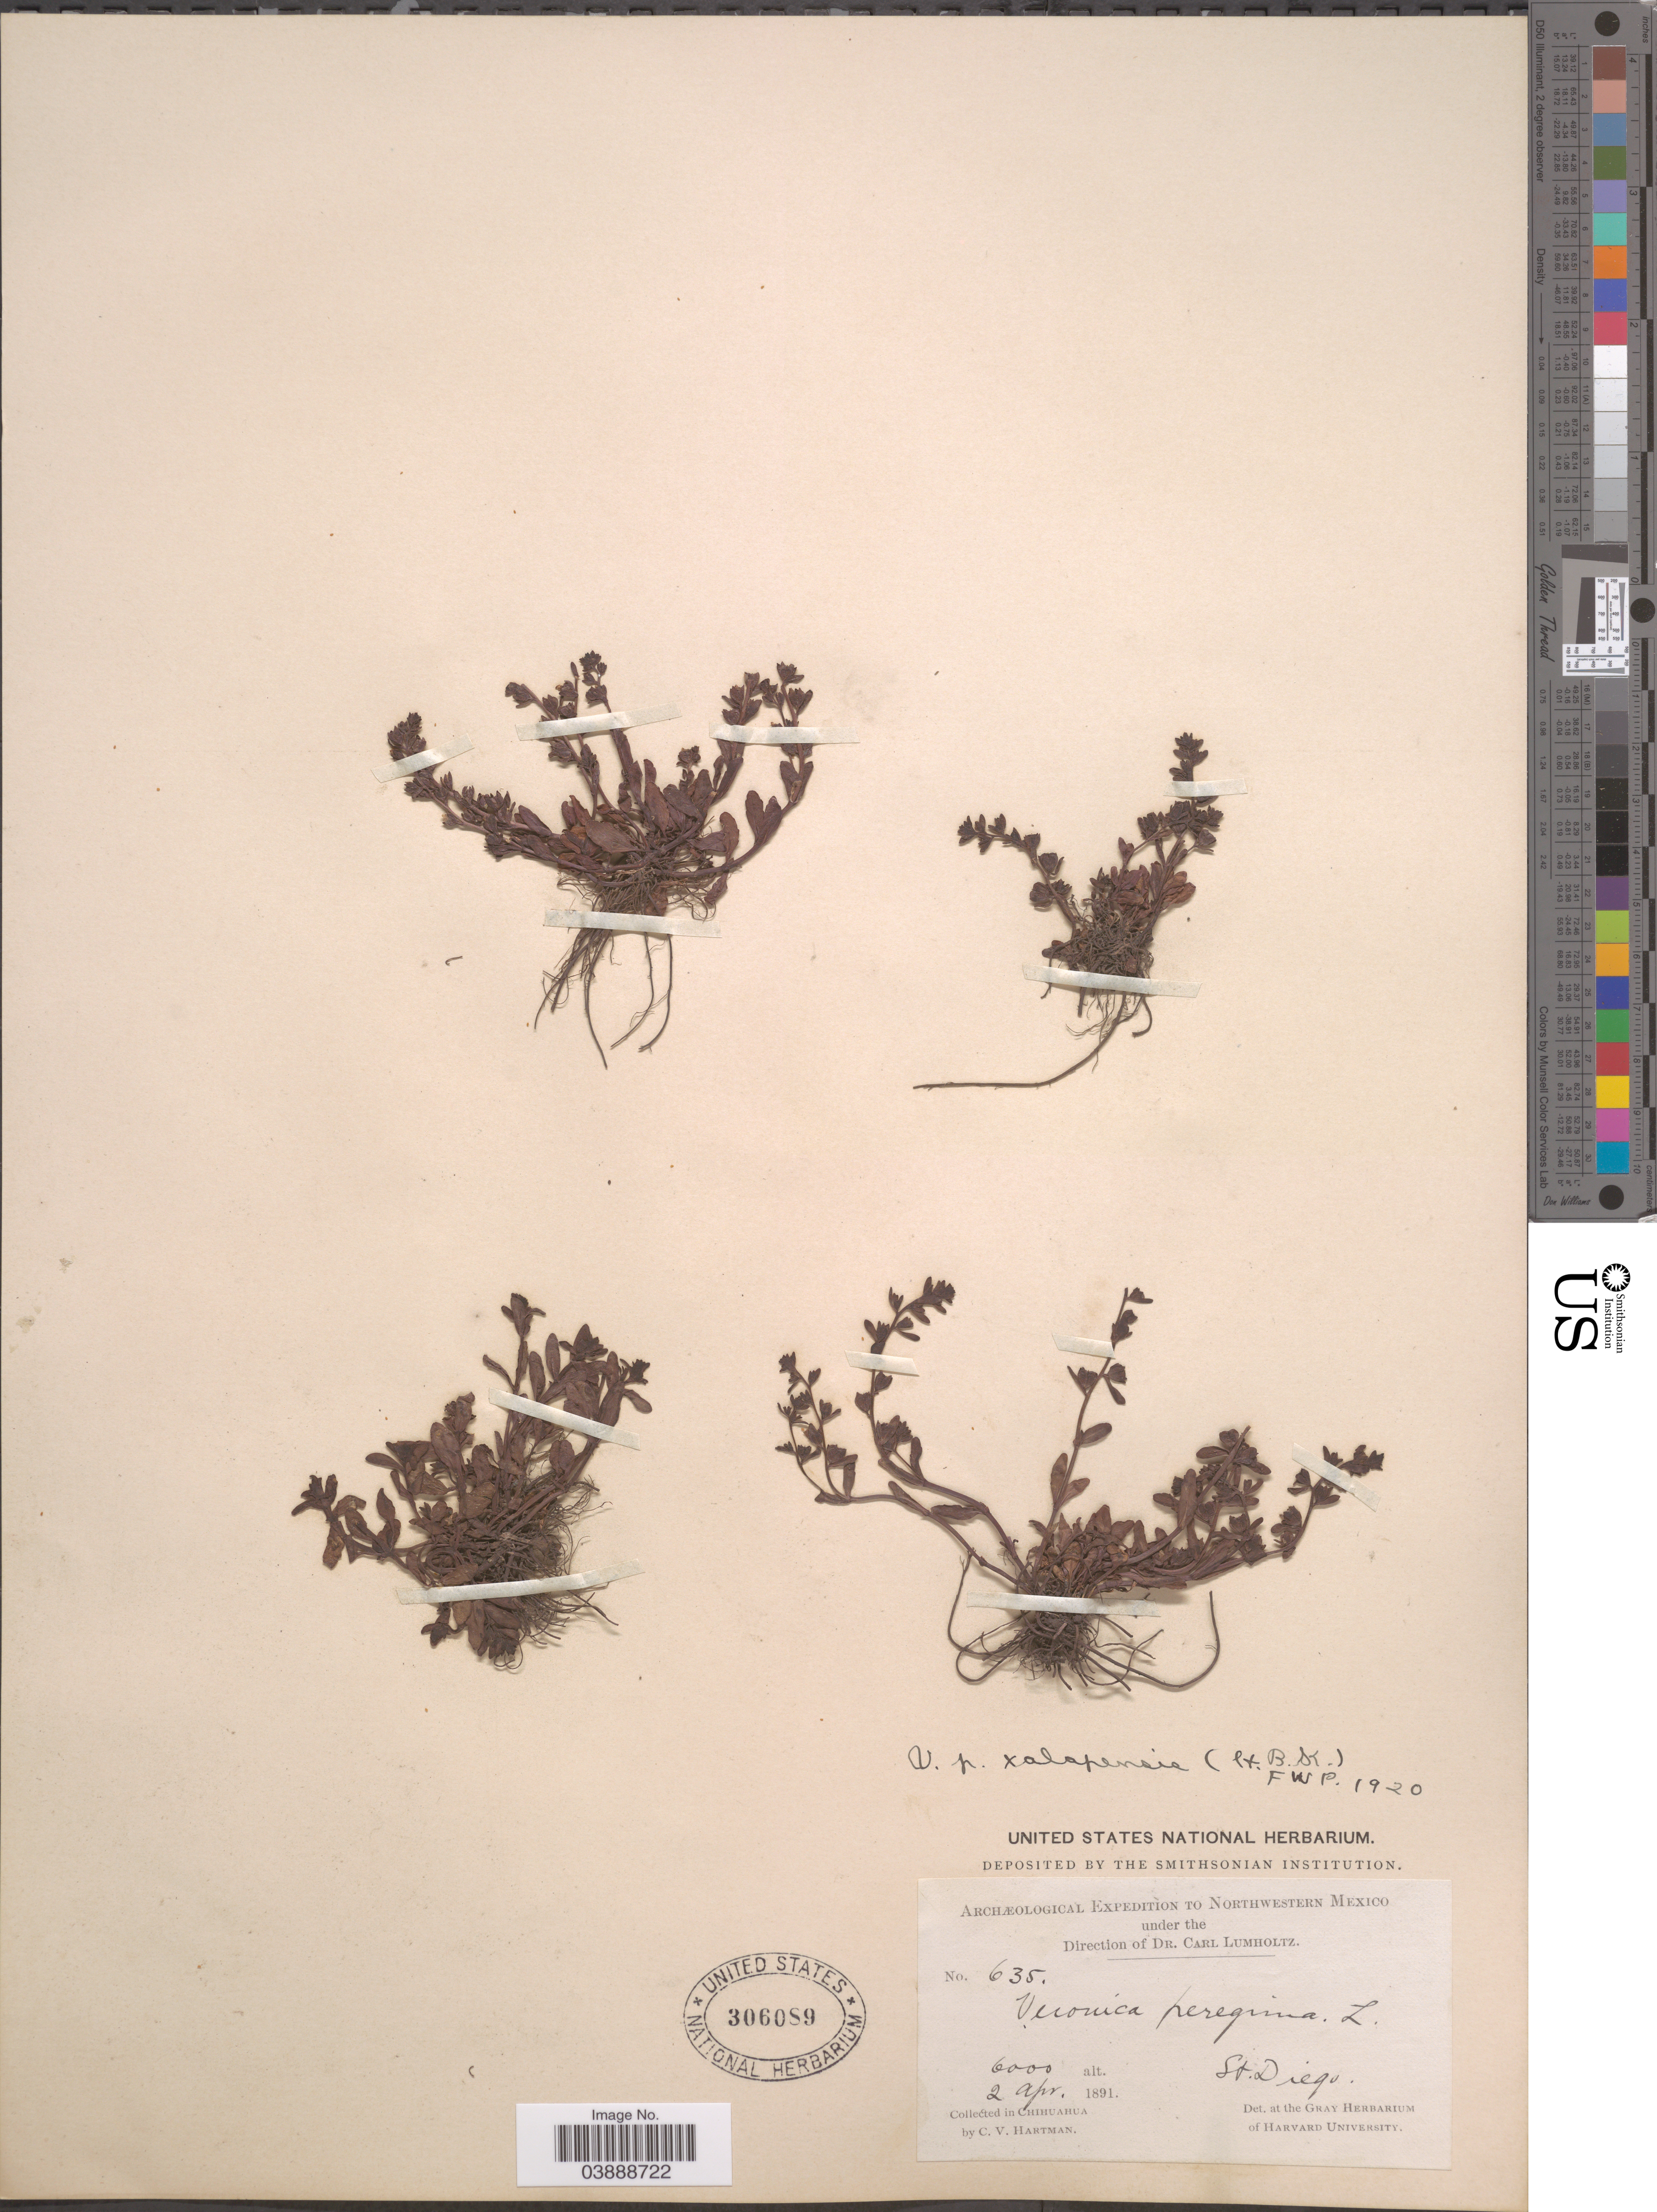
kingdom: Plantae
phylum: Tracheophyta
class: Magnoliopsida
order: Lamiales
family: Plantaginaceae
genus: Veronica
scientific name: Veronica peregrina subsp. xalapensis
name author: (Kunth) Pennell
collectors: C. V. Hartman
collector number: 635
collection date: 1891-04-02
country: Mexico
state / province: Chihuahua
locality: Northern Mexico. St. Diego.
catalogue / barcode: US 306089